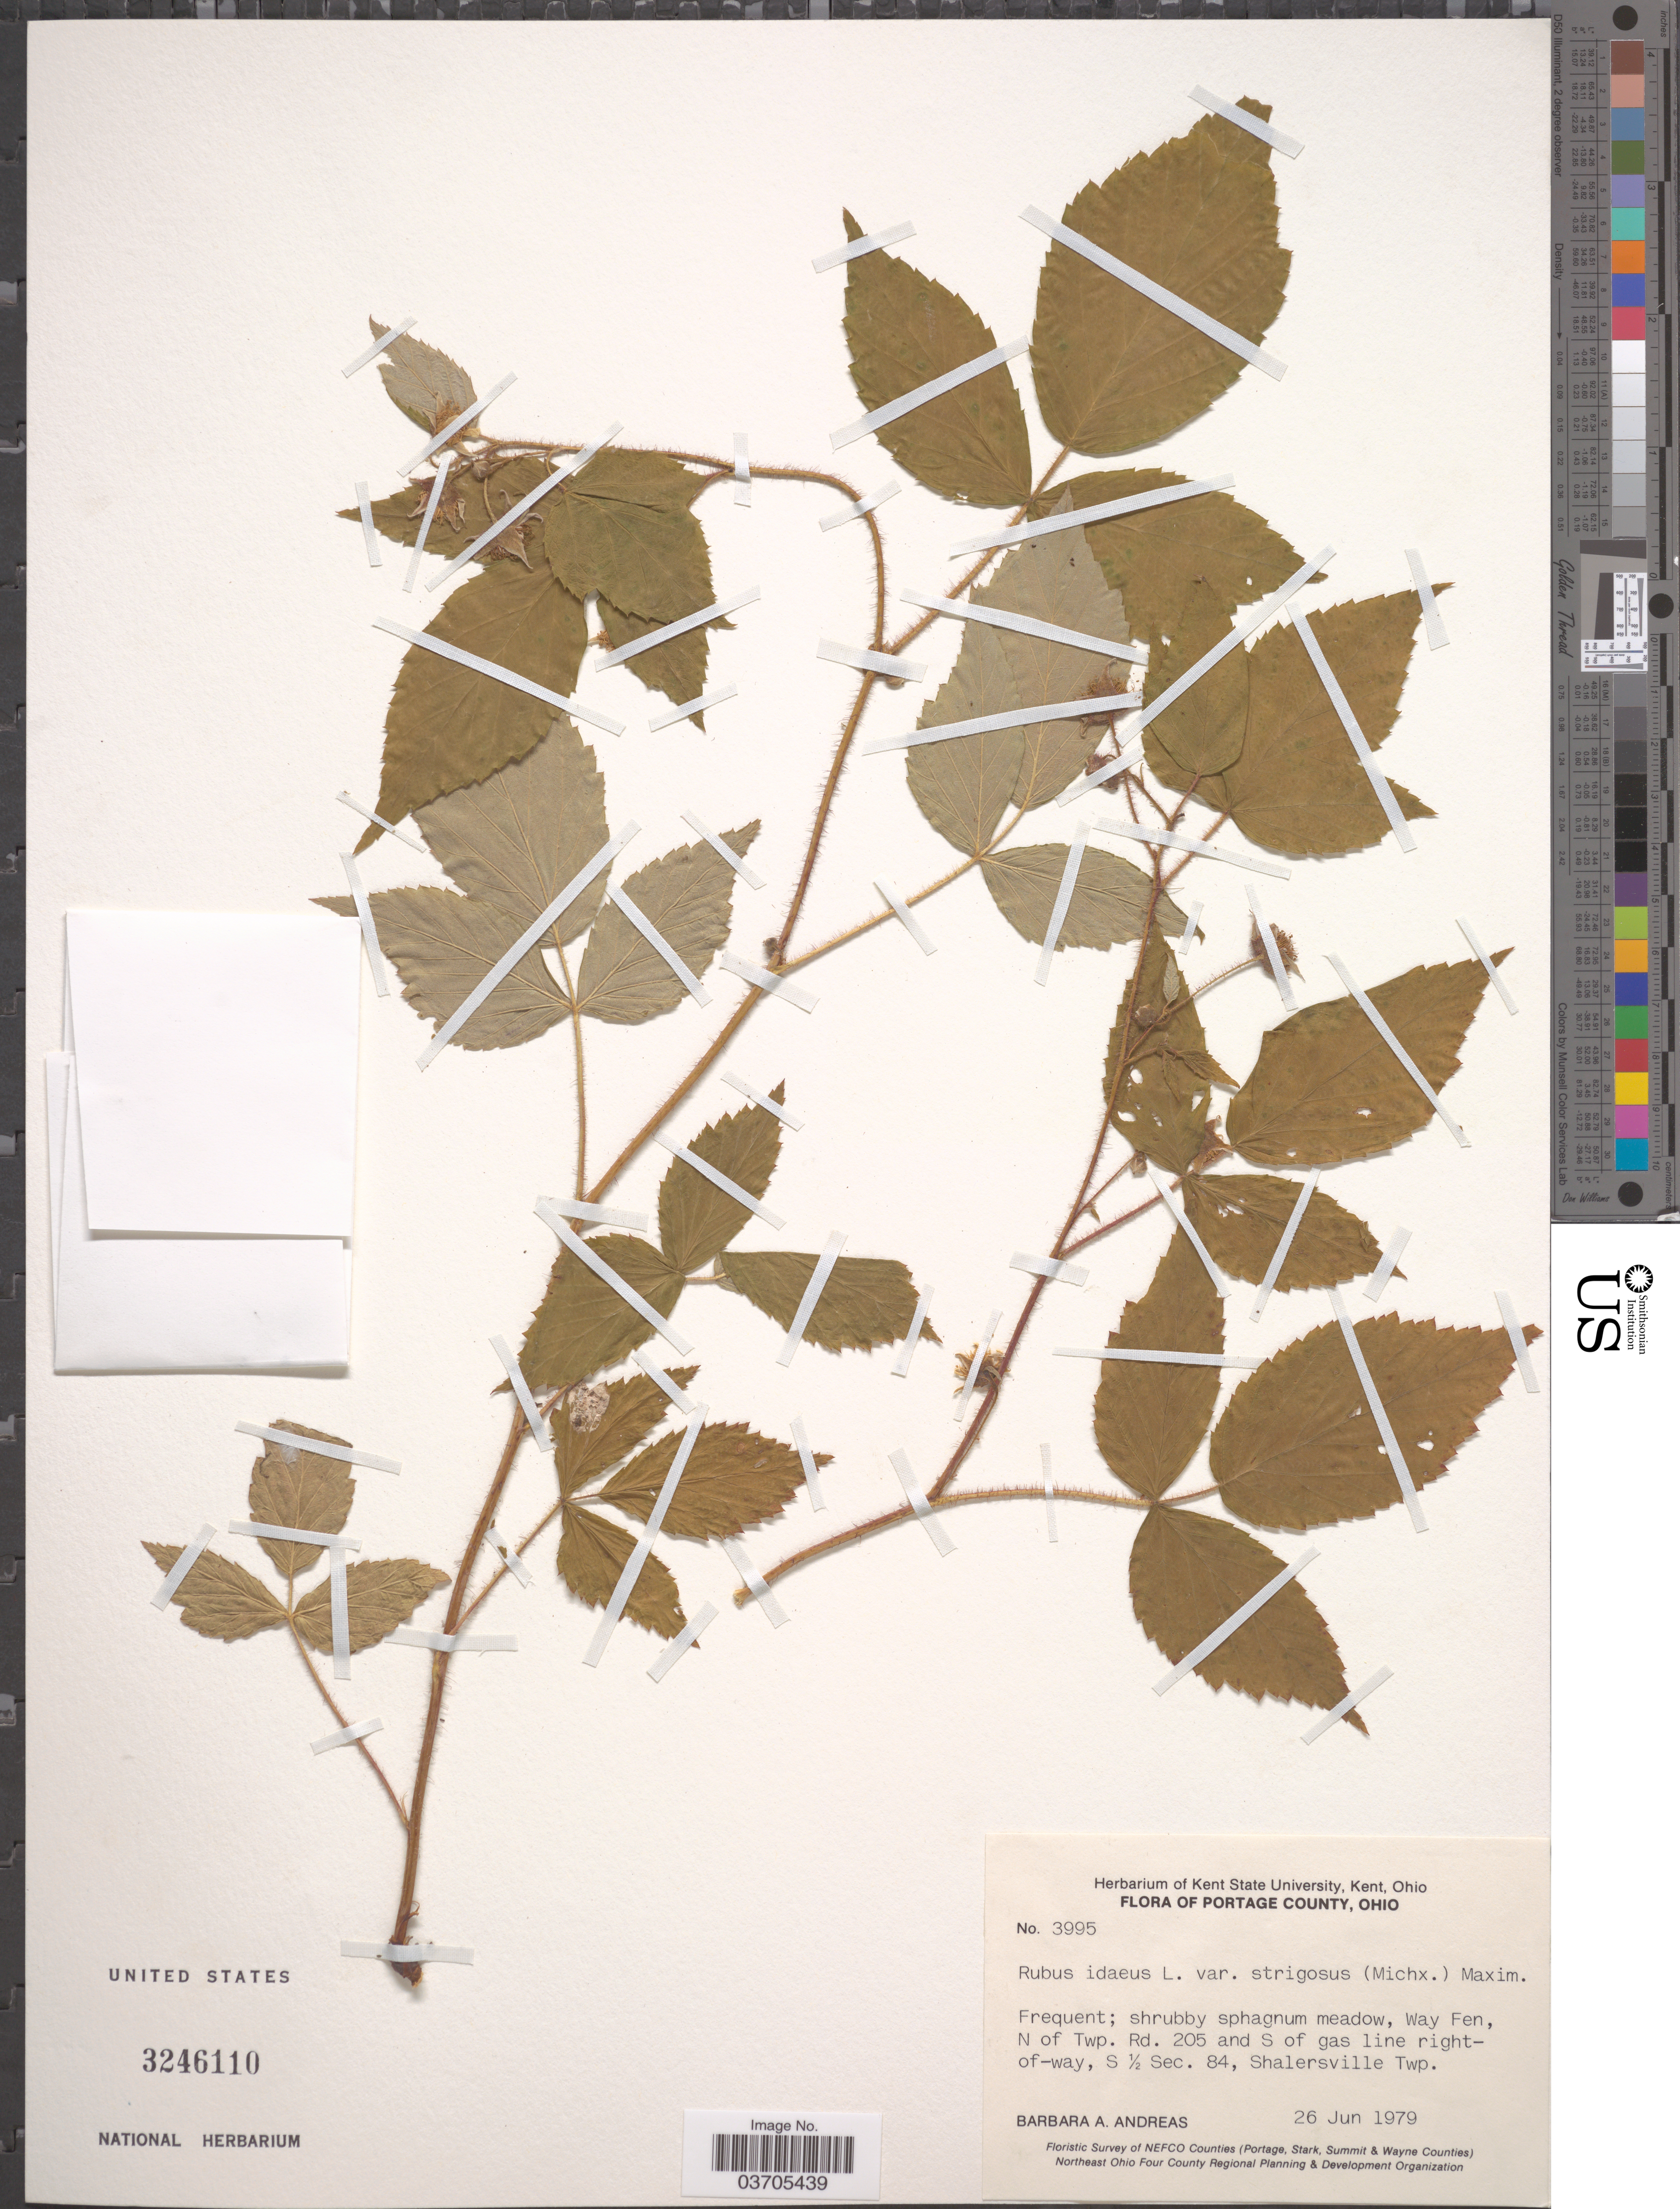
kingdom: Plantae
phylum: Tracheophyta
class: Magnoliopsida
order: Rosales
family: Rosaceae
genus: Rubus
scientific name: Rubus idaeus var. strigosus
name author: (Michx.) Maxim.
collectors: B. A. Andreas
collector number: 3995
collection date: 1979-06-26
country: United States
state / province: Ohio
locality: Portage County. Way Fen, N of Twp. Rd. 205 and S of gas line right-of-way, S ½ Sec. 84, Shalersville Twp.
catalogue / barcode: US 3246110